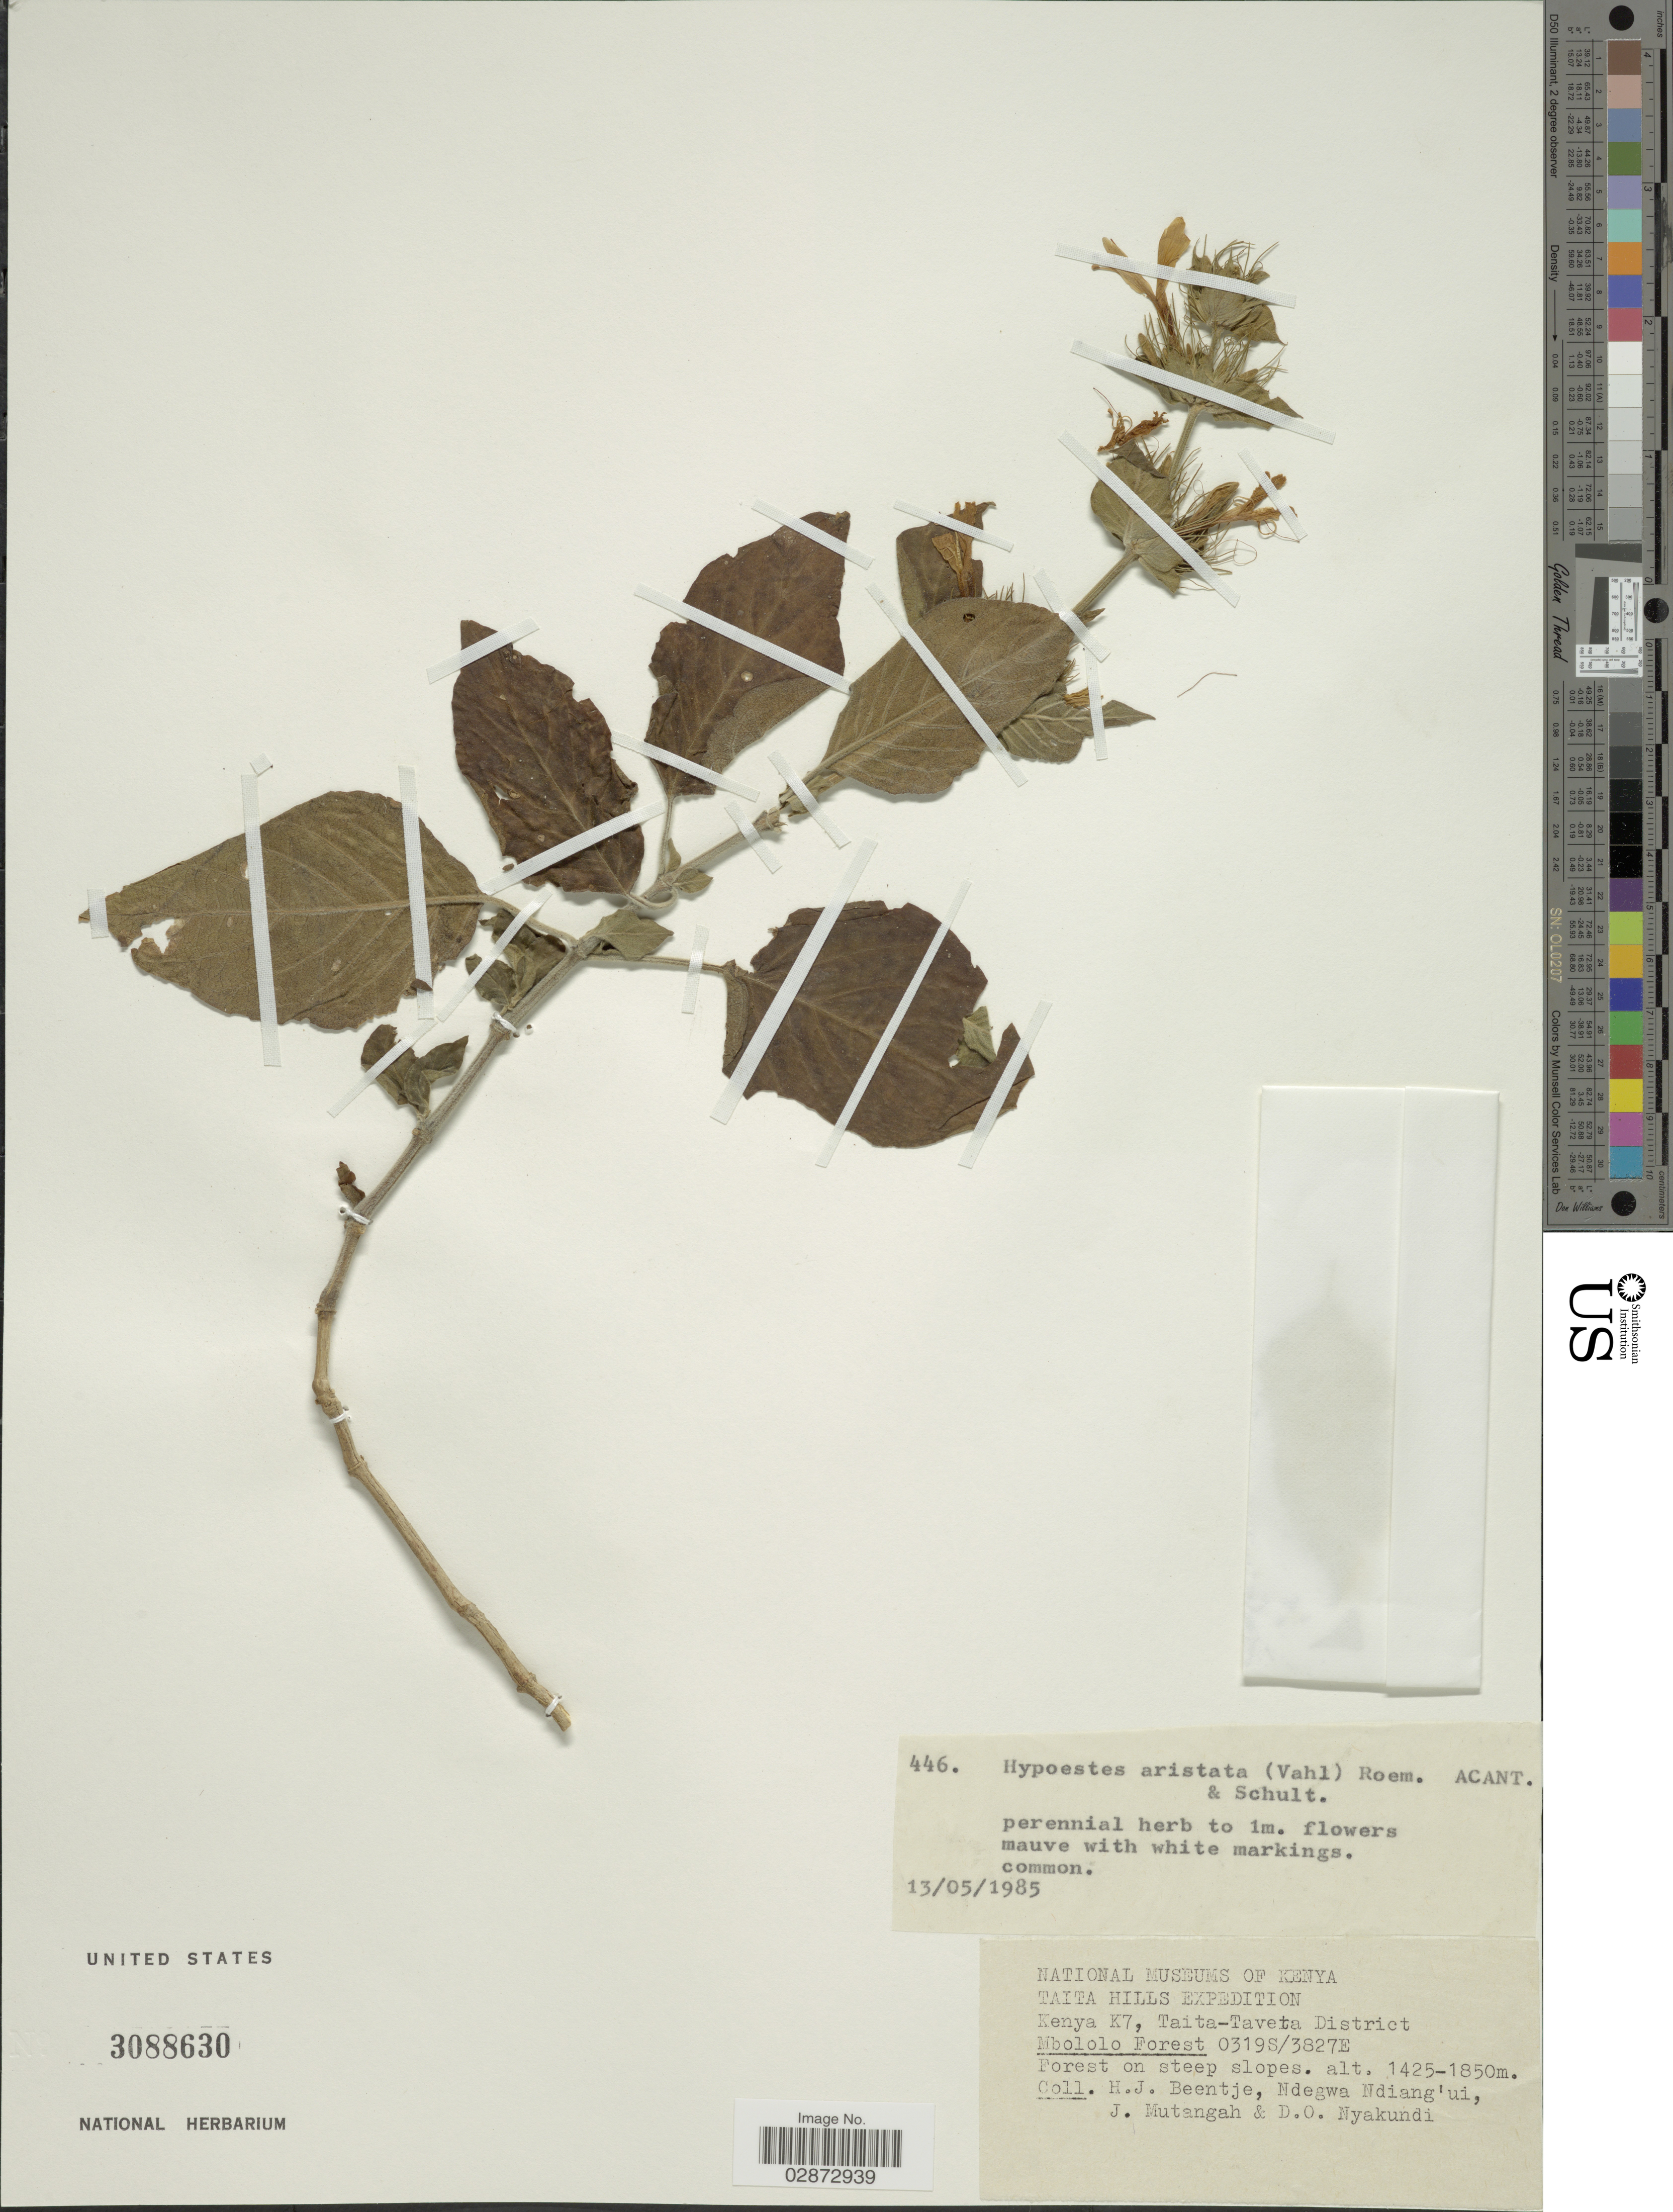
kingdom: Plantae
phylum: Tracheophyta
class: Magnoliopsida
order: Lamiales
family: Acanthaceae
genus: Hypoestes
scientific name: Hypoestes aristata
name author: (Vahl) Sol. ex Roem. & Schult.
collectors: H. J. Beentje, Ndegwa Ndiang'ui, J. Mutangah & D. Nyakundi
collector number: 446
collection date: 1985-05-13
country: Kenya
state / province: Taita Taveta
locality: K7, Taita-Taveta District, Mbololo Forest.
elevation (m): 1425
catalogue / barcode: US 3088630